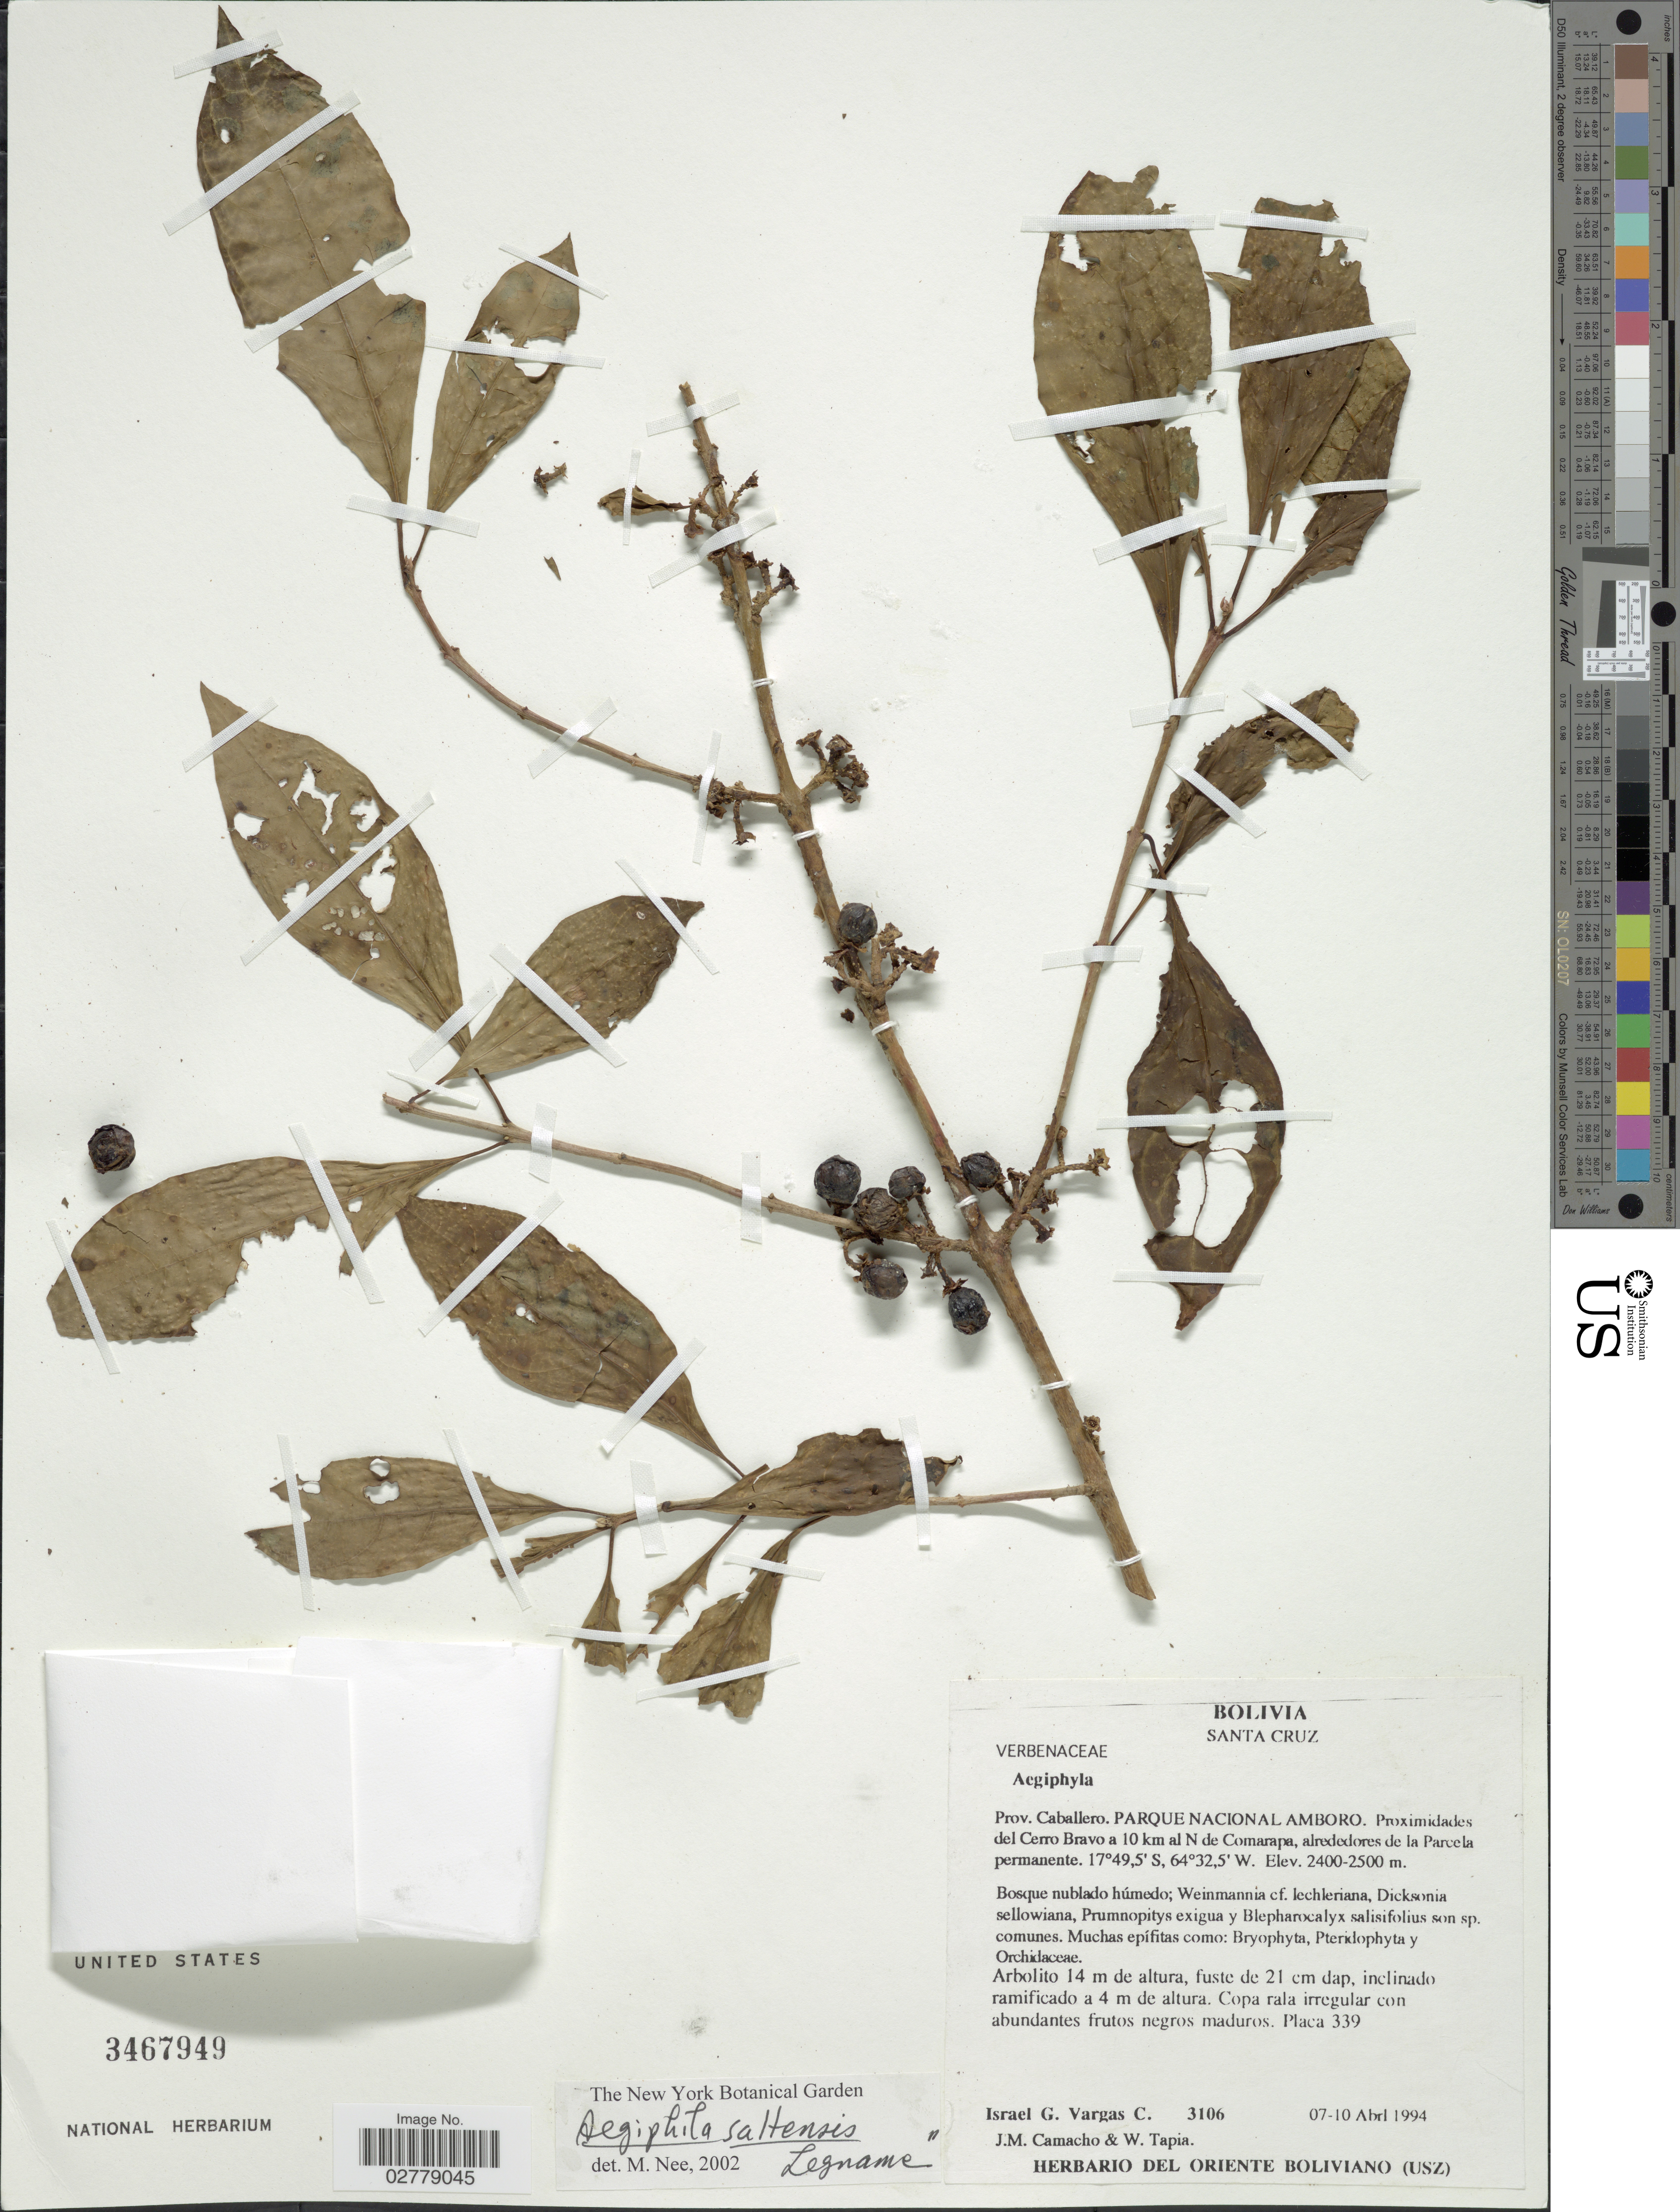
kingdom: Plantae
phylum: Tracheophyta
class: Magnoliopsida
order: Lamiales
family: Lamiaceae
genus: Aegiphila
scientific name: Aegiphila saltensis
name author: Legname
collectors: I. G. Vargas C., J. M. Camacho & W. Tapia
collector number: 3106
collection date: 1994-04-07/1994-04-10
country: Bolivia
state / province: Santa Cruz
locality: Prov. Caballero, Parque Nacional Amboro, Proximidades del Cerro Bravo a 10 km al N de Comarapa, alrededores de la Parcela permanente.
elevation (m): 2400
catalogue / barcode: US 3467949